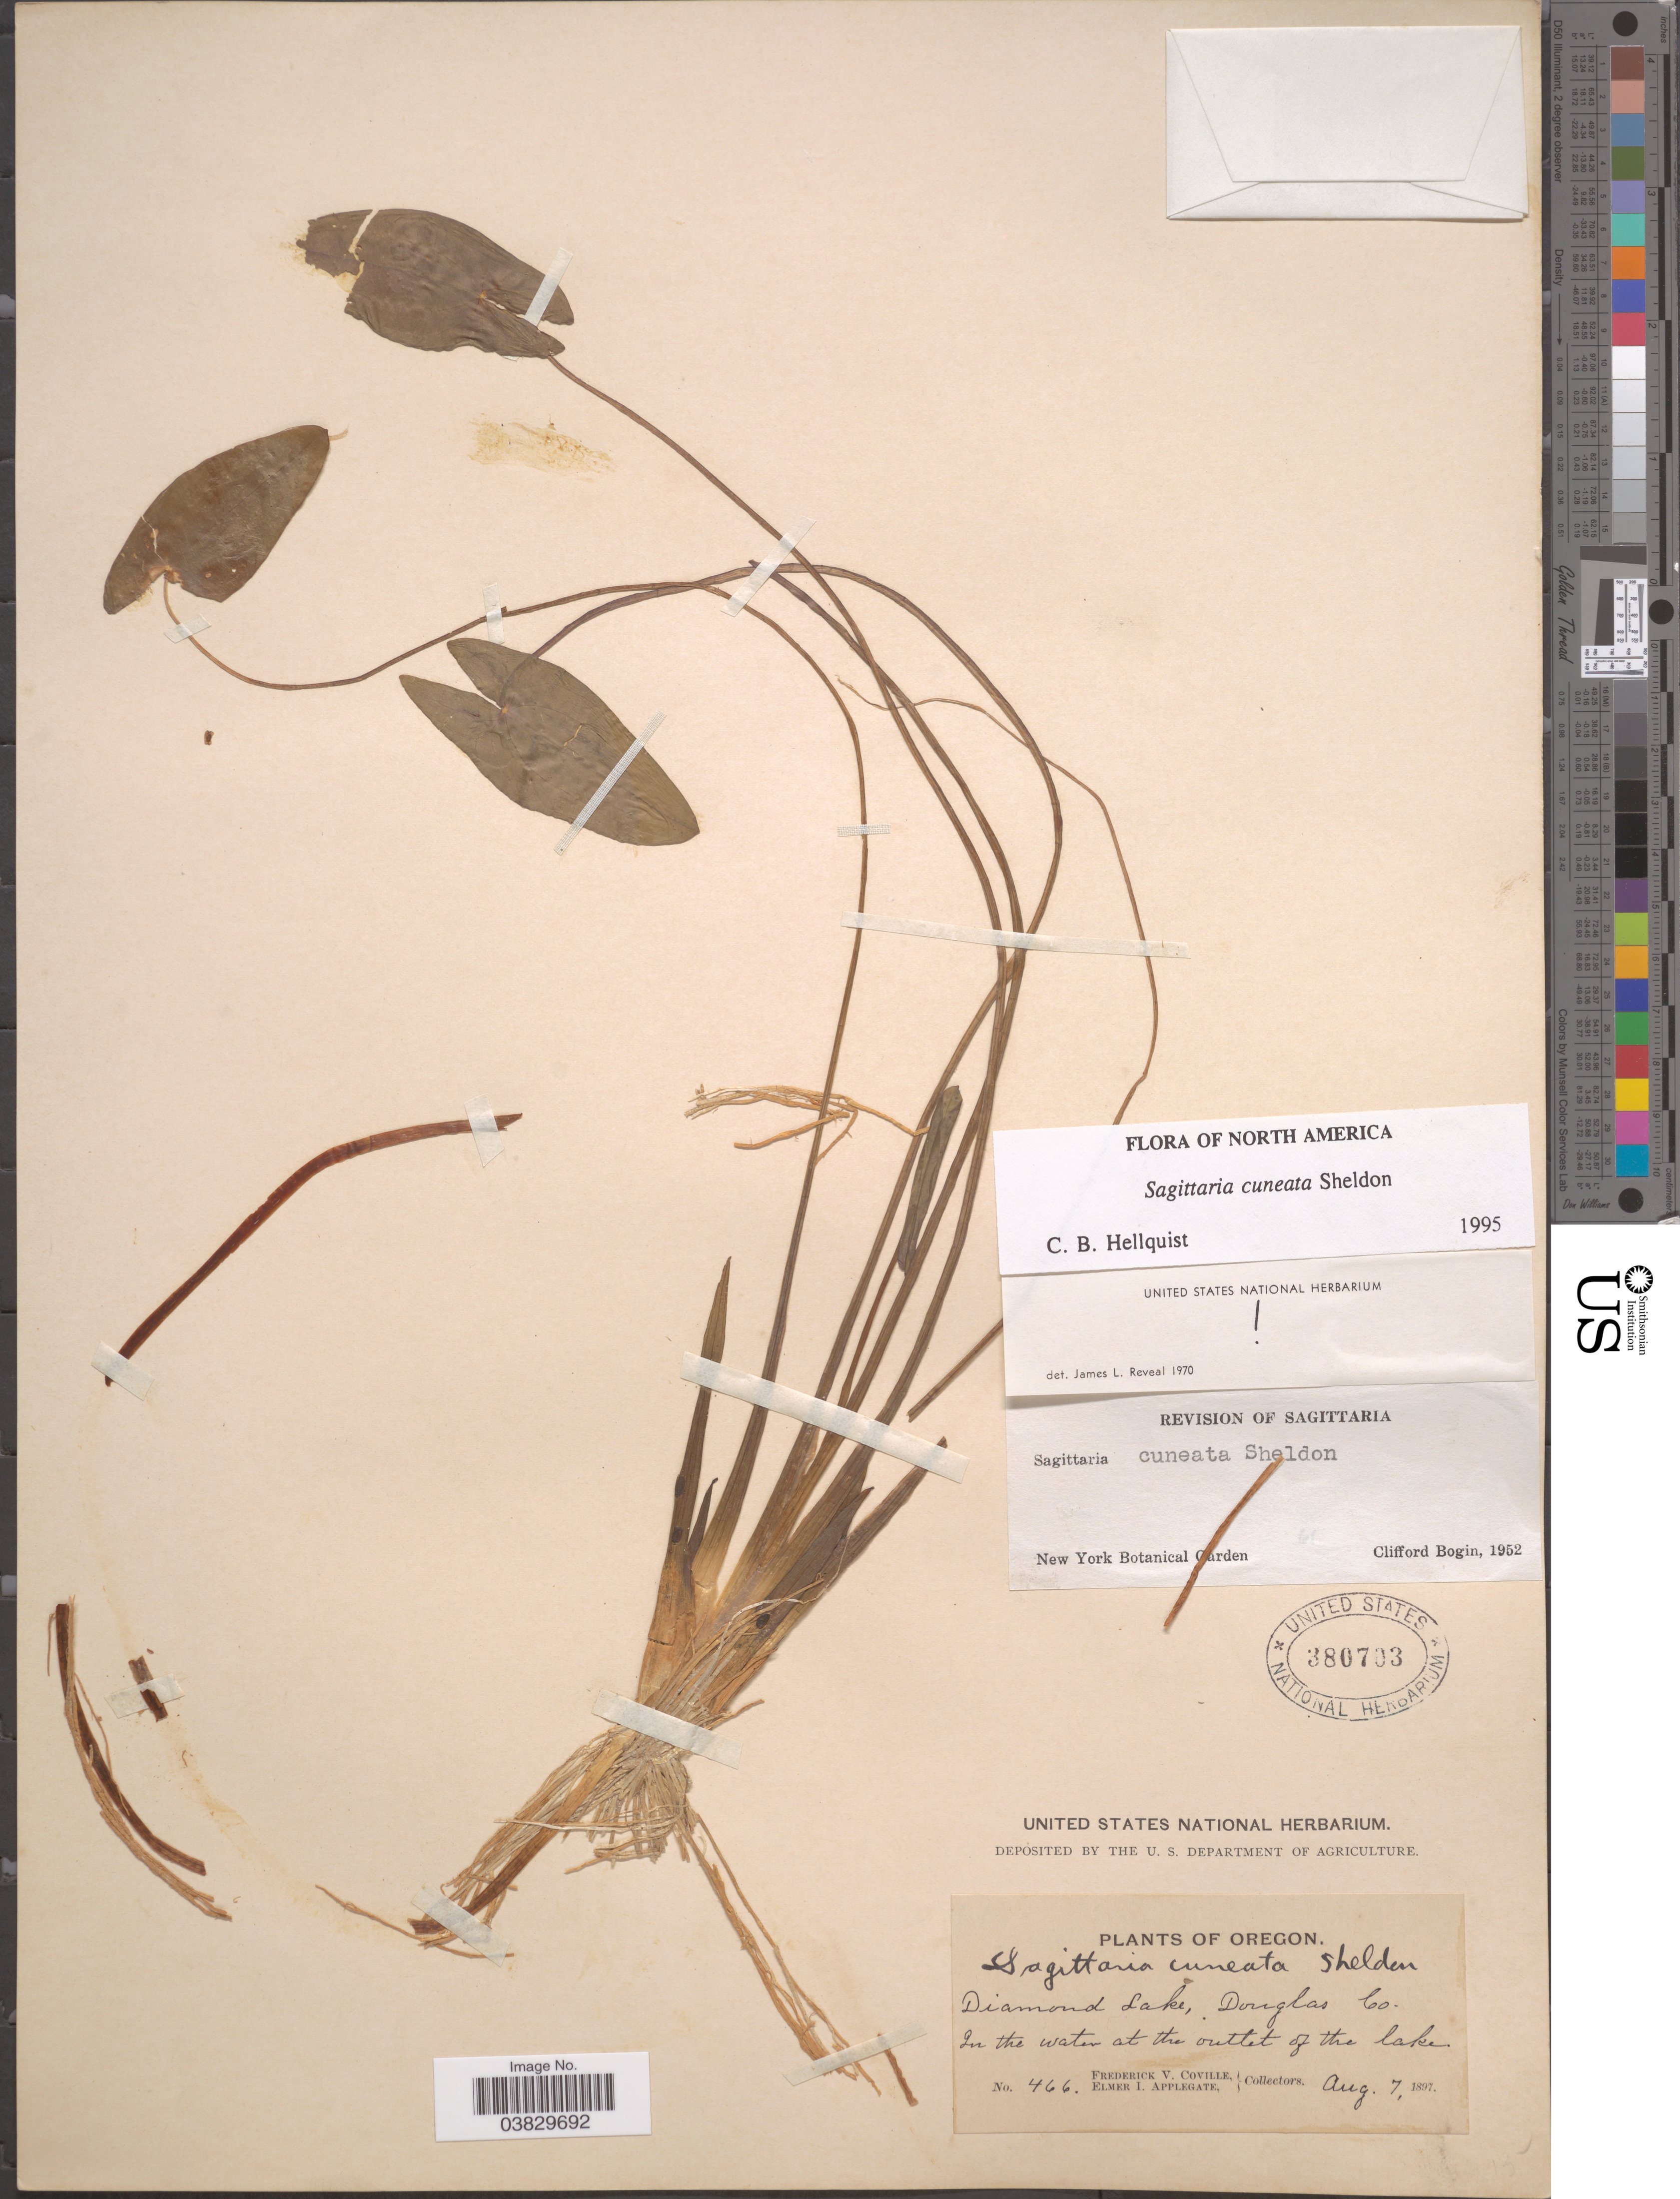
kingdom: Plantae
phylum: Tracheophyta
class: Liliopsida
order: Alismatales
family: Alismataceae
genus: Sagittaria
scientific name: Sagittaria cuneata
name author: E. Sheld.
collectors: F. V. Coville & E. I. Applegate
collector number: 466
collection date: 1897-08-07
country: United States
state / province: Oregon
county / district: Douglas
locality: Diamond Lake, Douglas Co. In the water at the outlet of the lake.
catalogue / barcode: US 380703